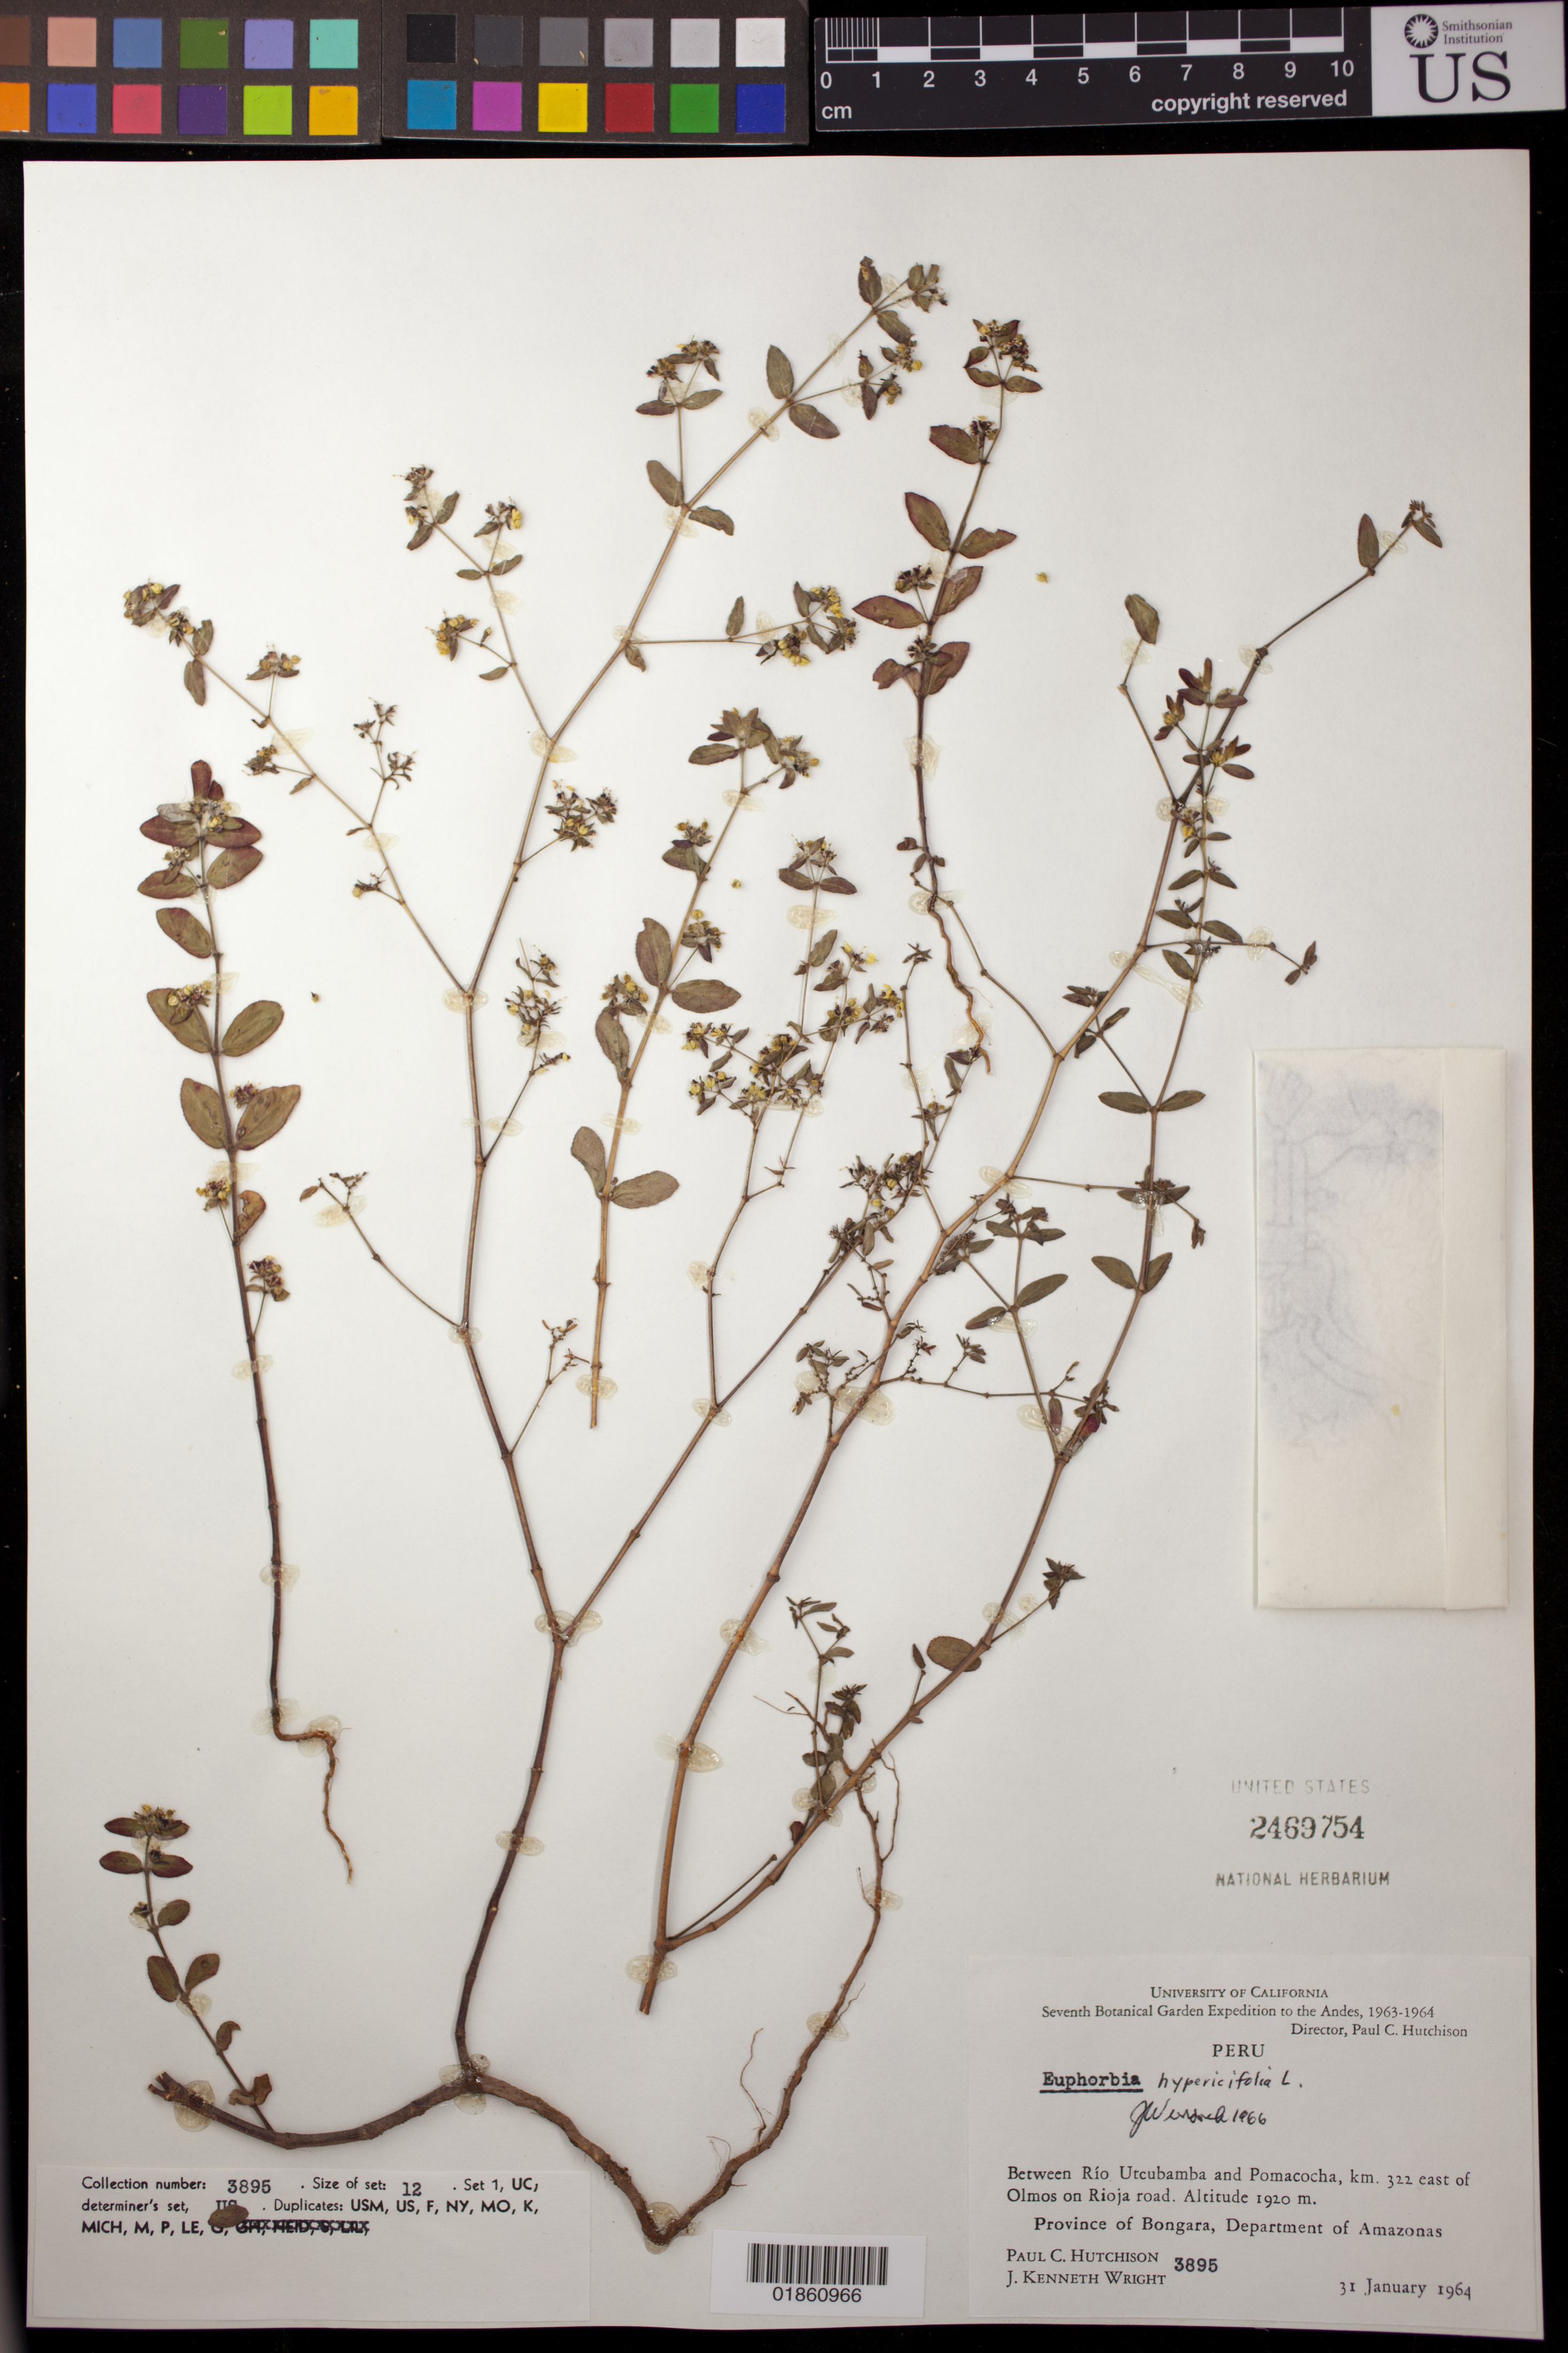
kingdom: Plantae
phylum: Tracheophyta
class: Magnoliopsida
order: Malpighiales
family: Euphorbiaceae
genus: Euphorbia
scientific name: Euphorbia hypericifolia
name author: L.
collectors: P. C. Hutchison & J. K. Wright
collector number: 3895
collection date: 1964-01-31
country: Peru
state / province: Amazonas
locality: Between Rio Utcubamba and Pomacocha, km 322 east of Olmos on Rioja road.; Bongara Province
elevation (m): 1920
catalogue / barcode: US 2469754